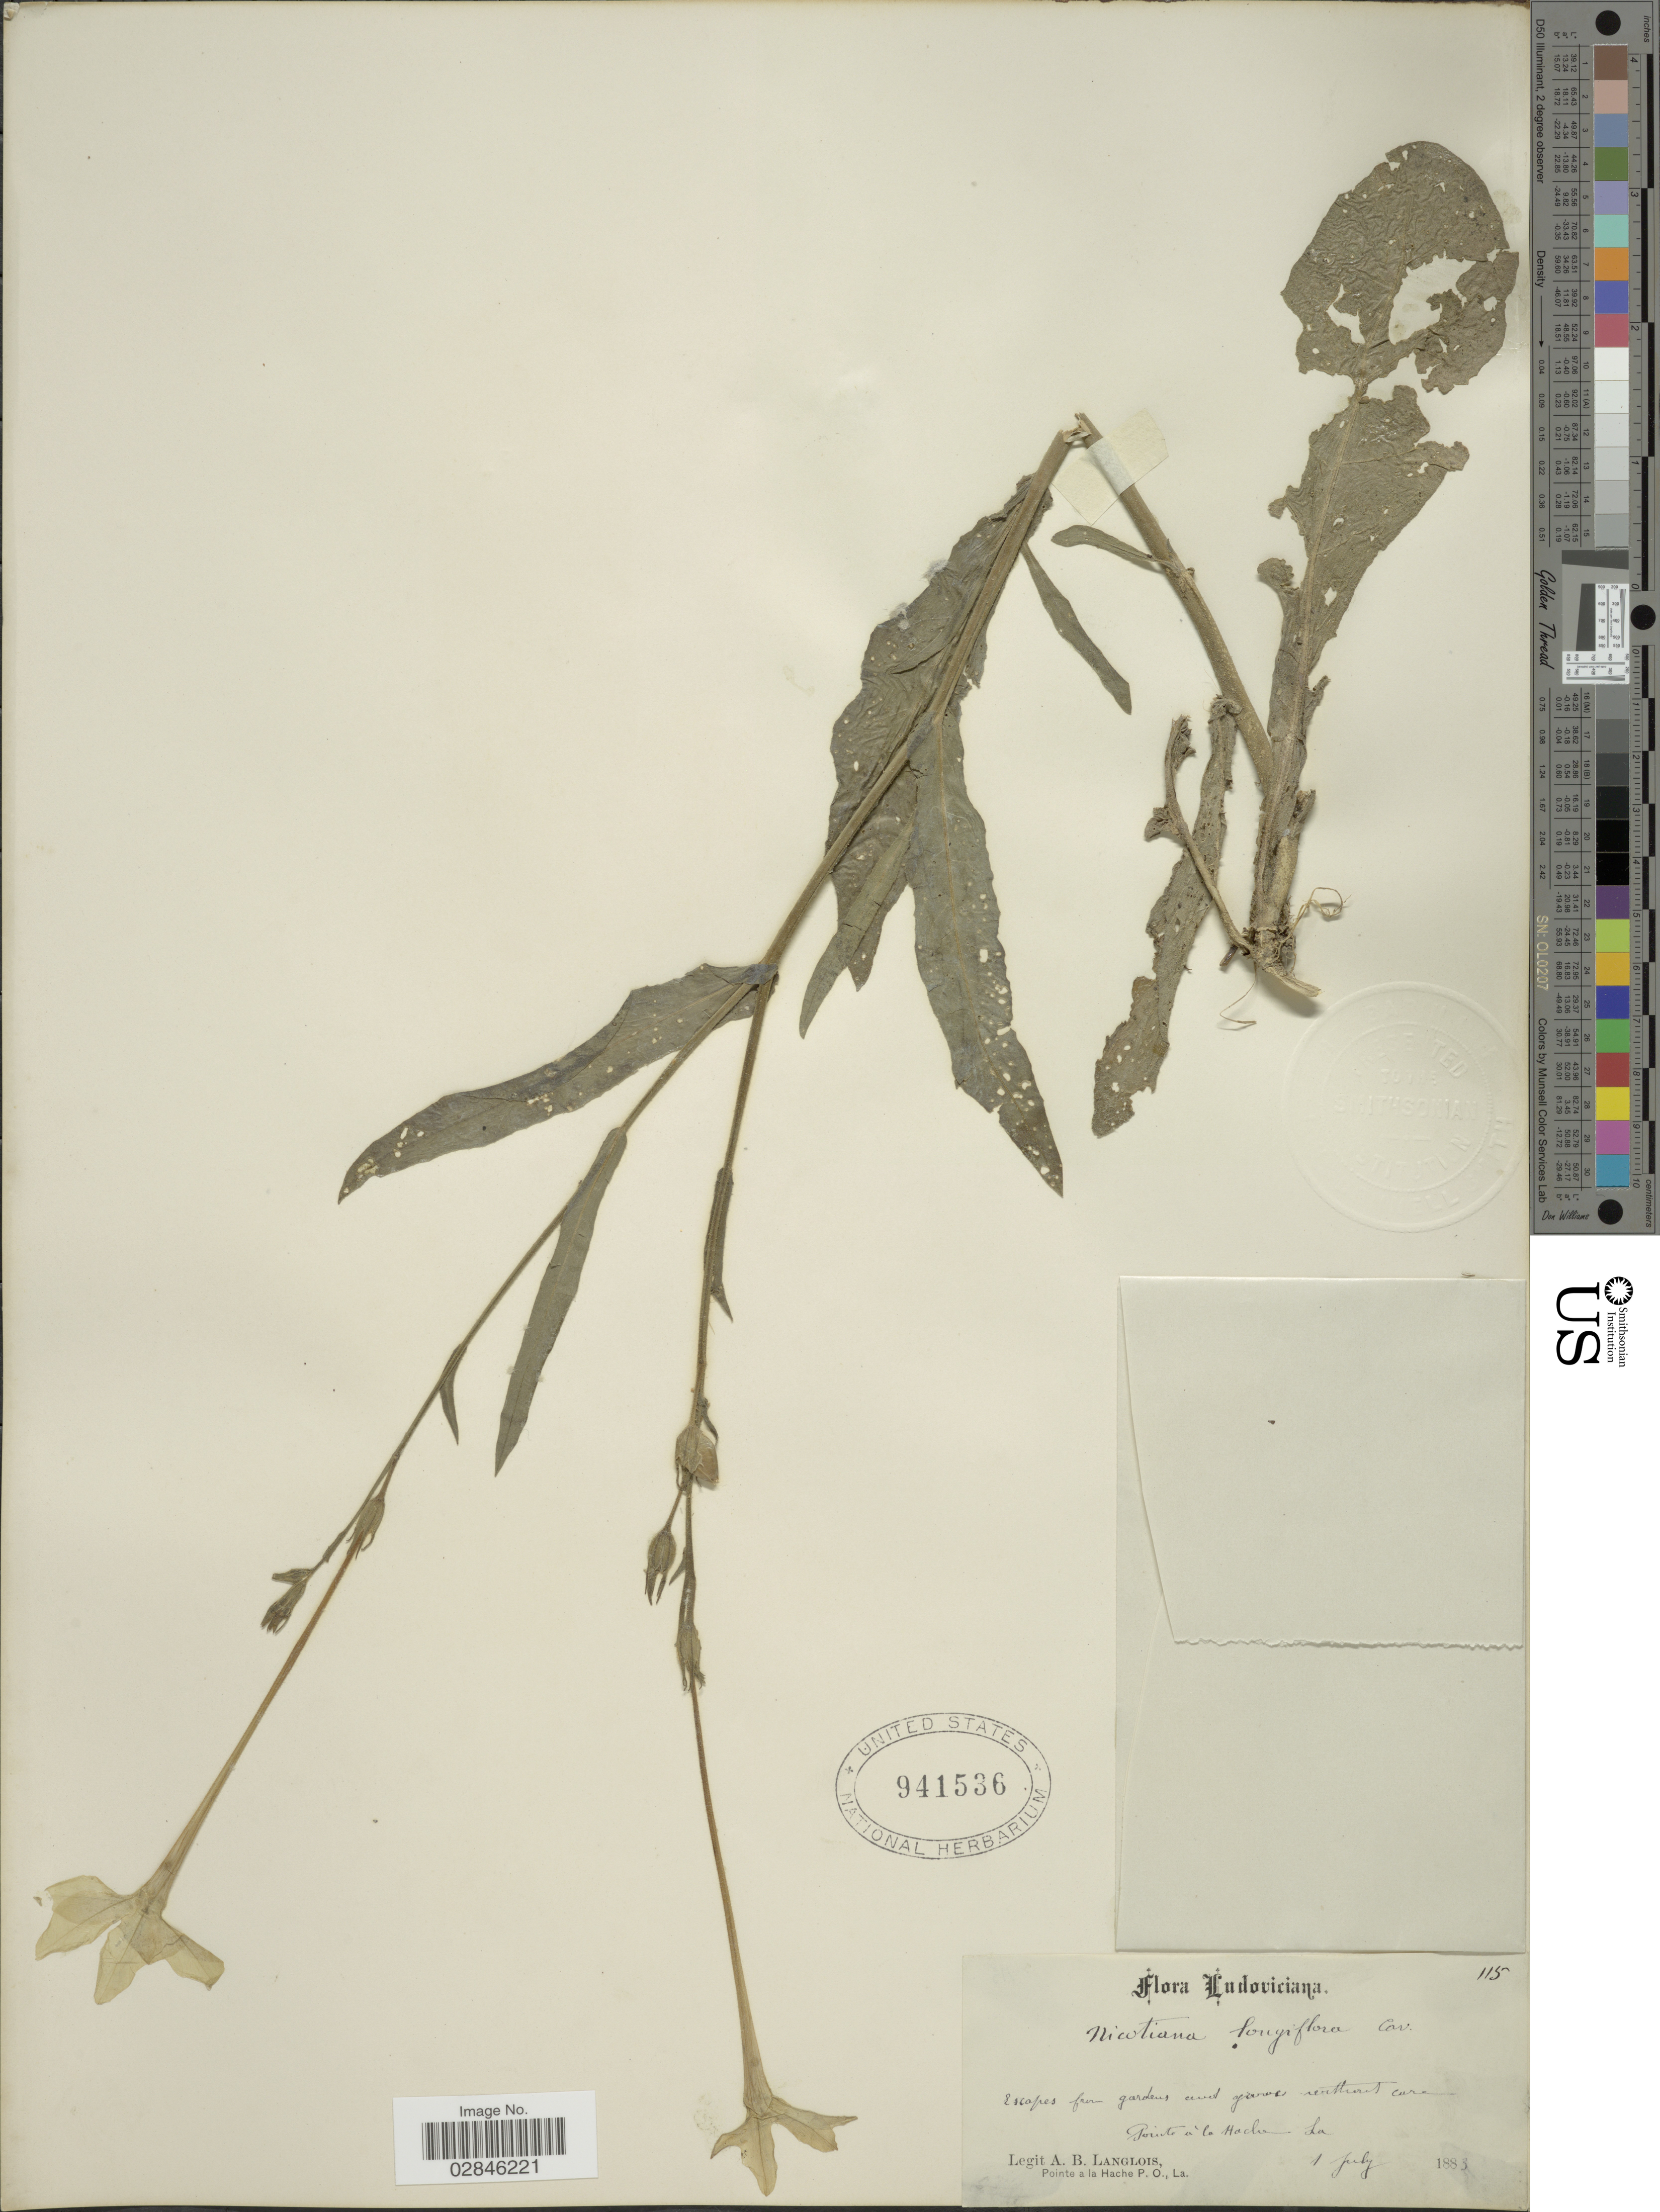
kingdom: Plantae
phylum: Tracheophyta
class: Magnoliopsida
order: Solanales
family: Solanaceae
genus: Nicotiana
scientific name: Nicotiana longiflora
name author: Cav.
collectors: A. Langlois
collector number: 115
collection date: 1883-07-01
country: United States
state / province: Louisiana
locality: Ludoviciana. Pointe à la Hache.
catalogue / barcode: US 941536